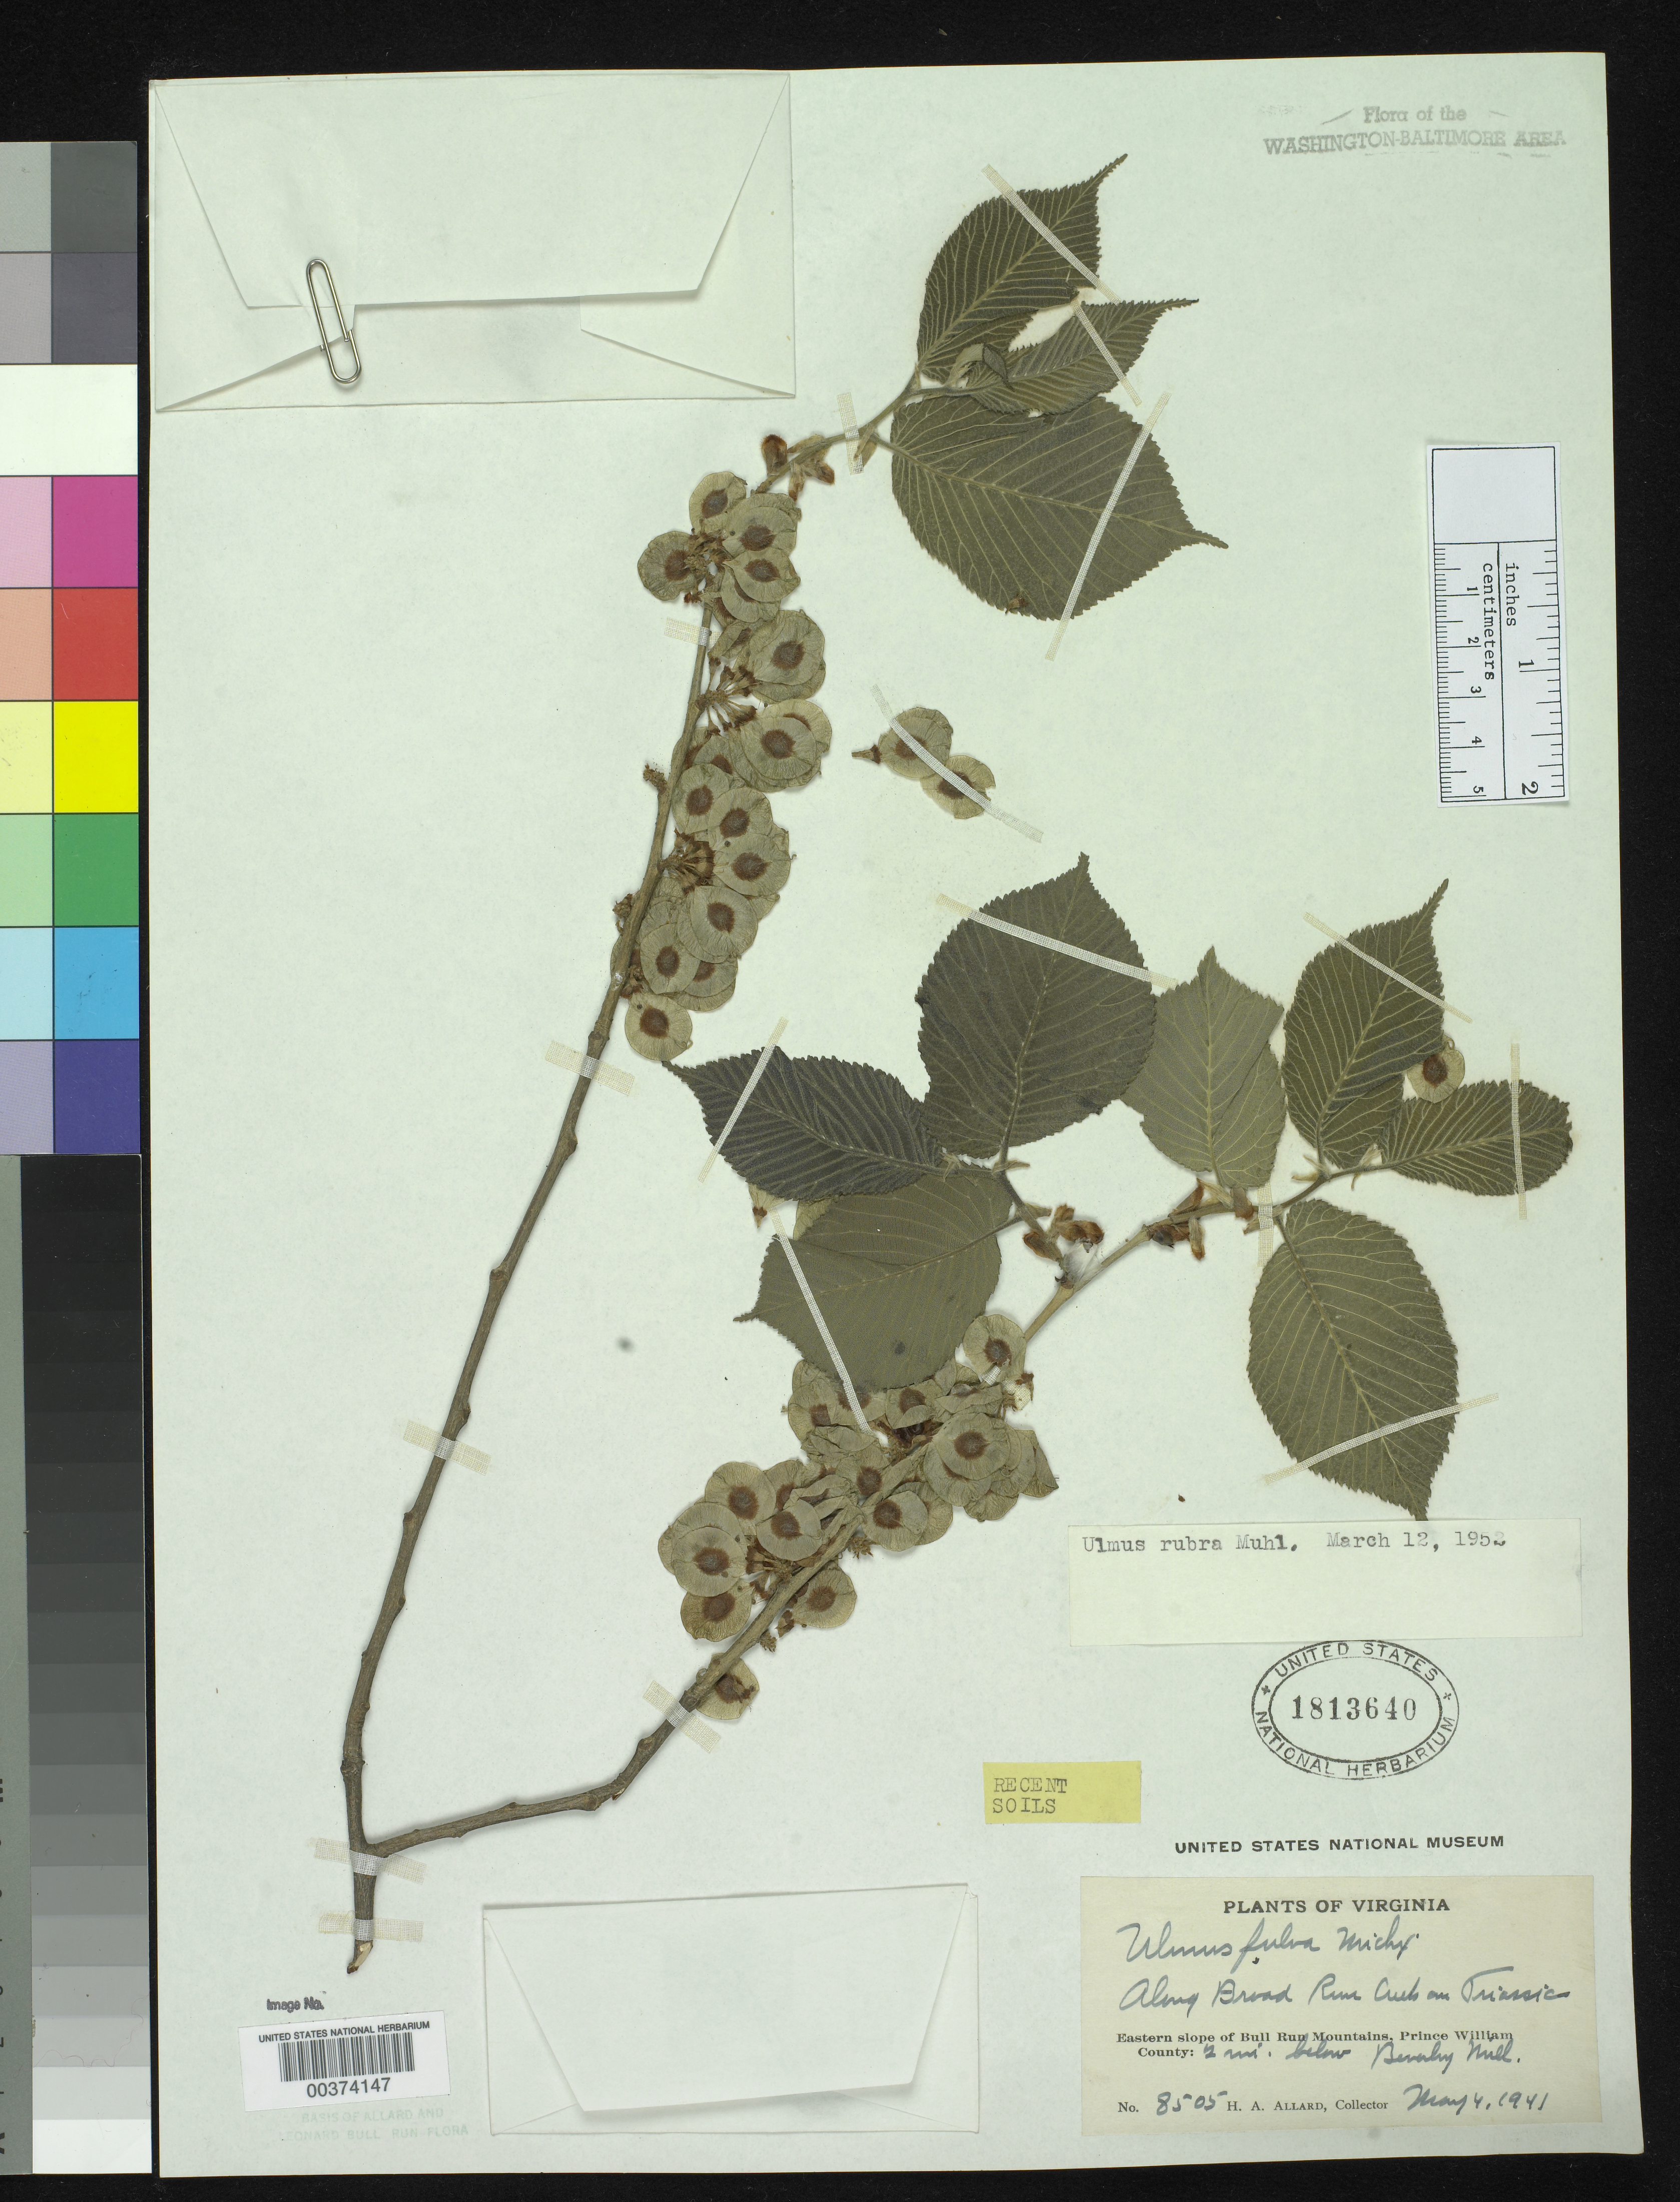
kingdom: Plantae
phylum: Tracheophyta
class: Magnoliopsida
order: Rosales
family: Ulmaceae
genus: Ulmus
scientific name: Ulmus rubra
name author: Muhl.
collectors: H. A. Allard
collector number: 8505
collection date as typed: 04 May 1941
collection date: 1941-05-04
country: United States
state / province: Virginia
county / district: Prince William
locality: Broad Run below Beverley Mill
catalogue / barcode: US 1813640